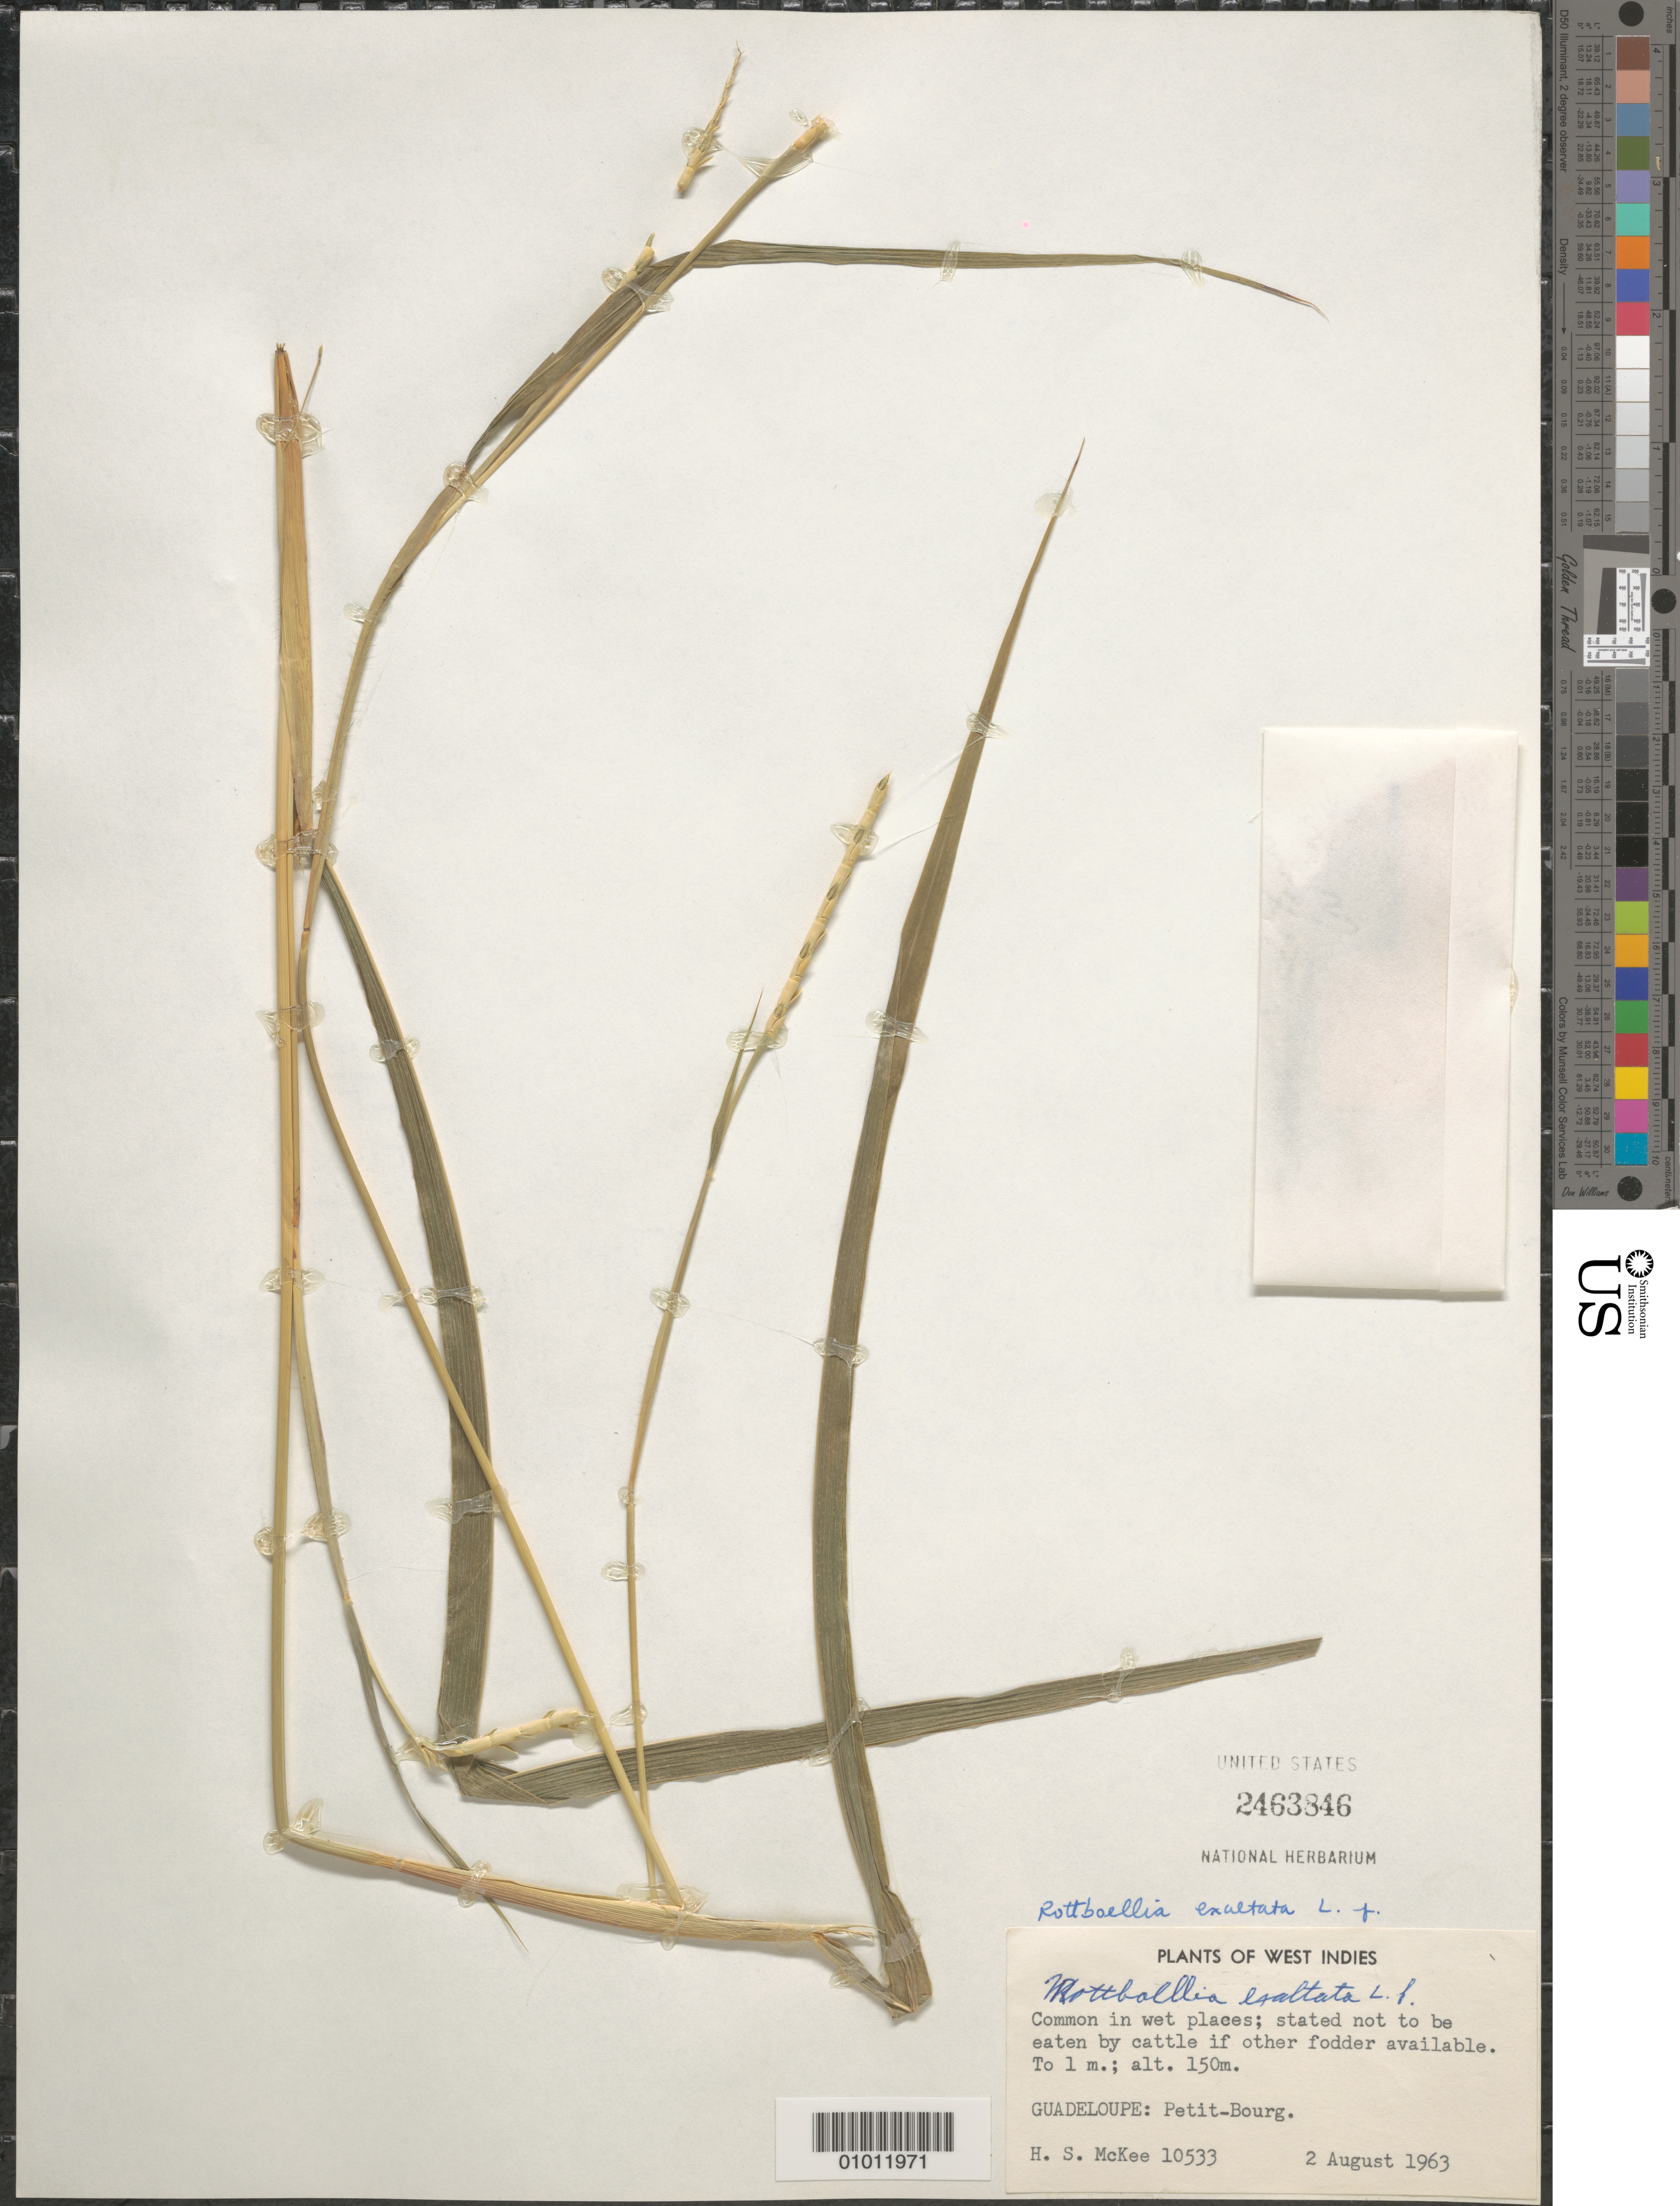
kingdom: Plantae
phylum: Tracheophyta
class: Liliopsida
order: Poales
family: Poaceae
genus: Rottboellia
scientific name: Rottboellia cochinchinensis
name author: (Lour.) Clayton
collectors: H. S. McKee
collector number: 10533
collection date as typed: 02 Aug 1963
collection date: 1963-08-02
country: Guadeloupe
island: Basse Terre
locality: Petit-Bourg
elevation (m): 150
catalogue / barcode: US 2363846